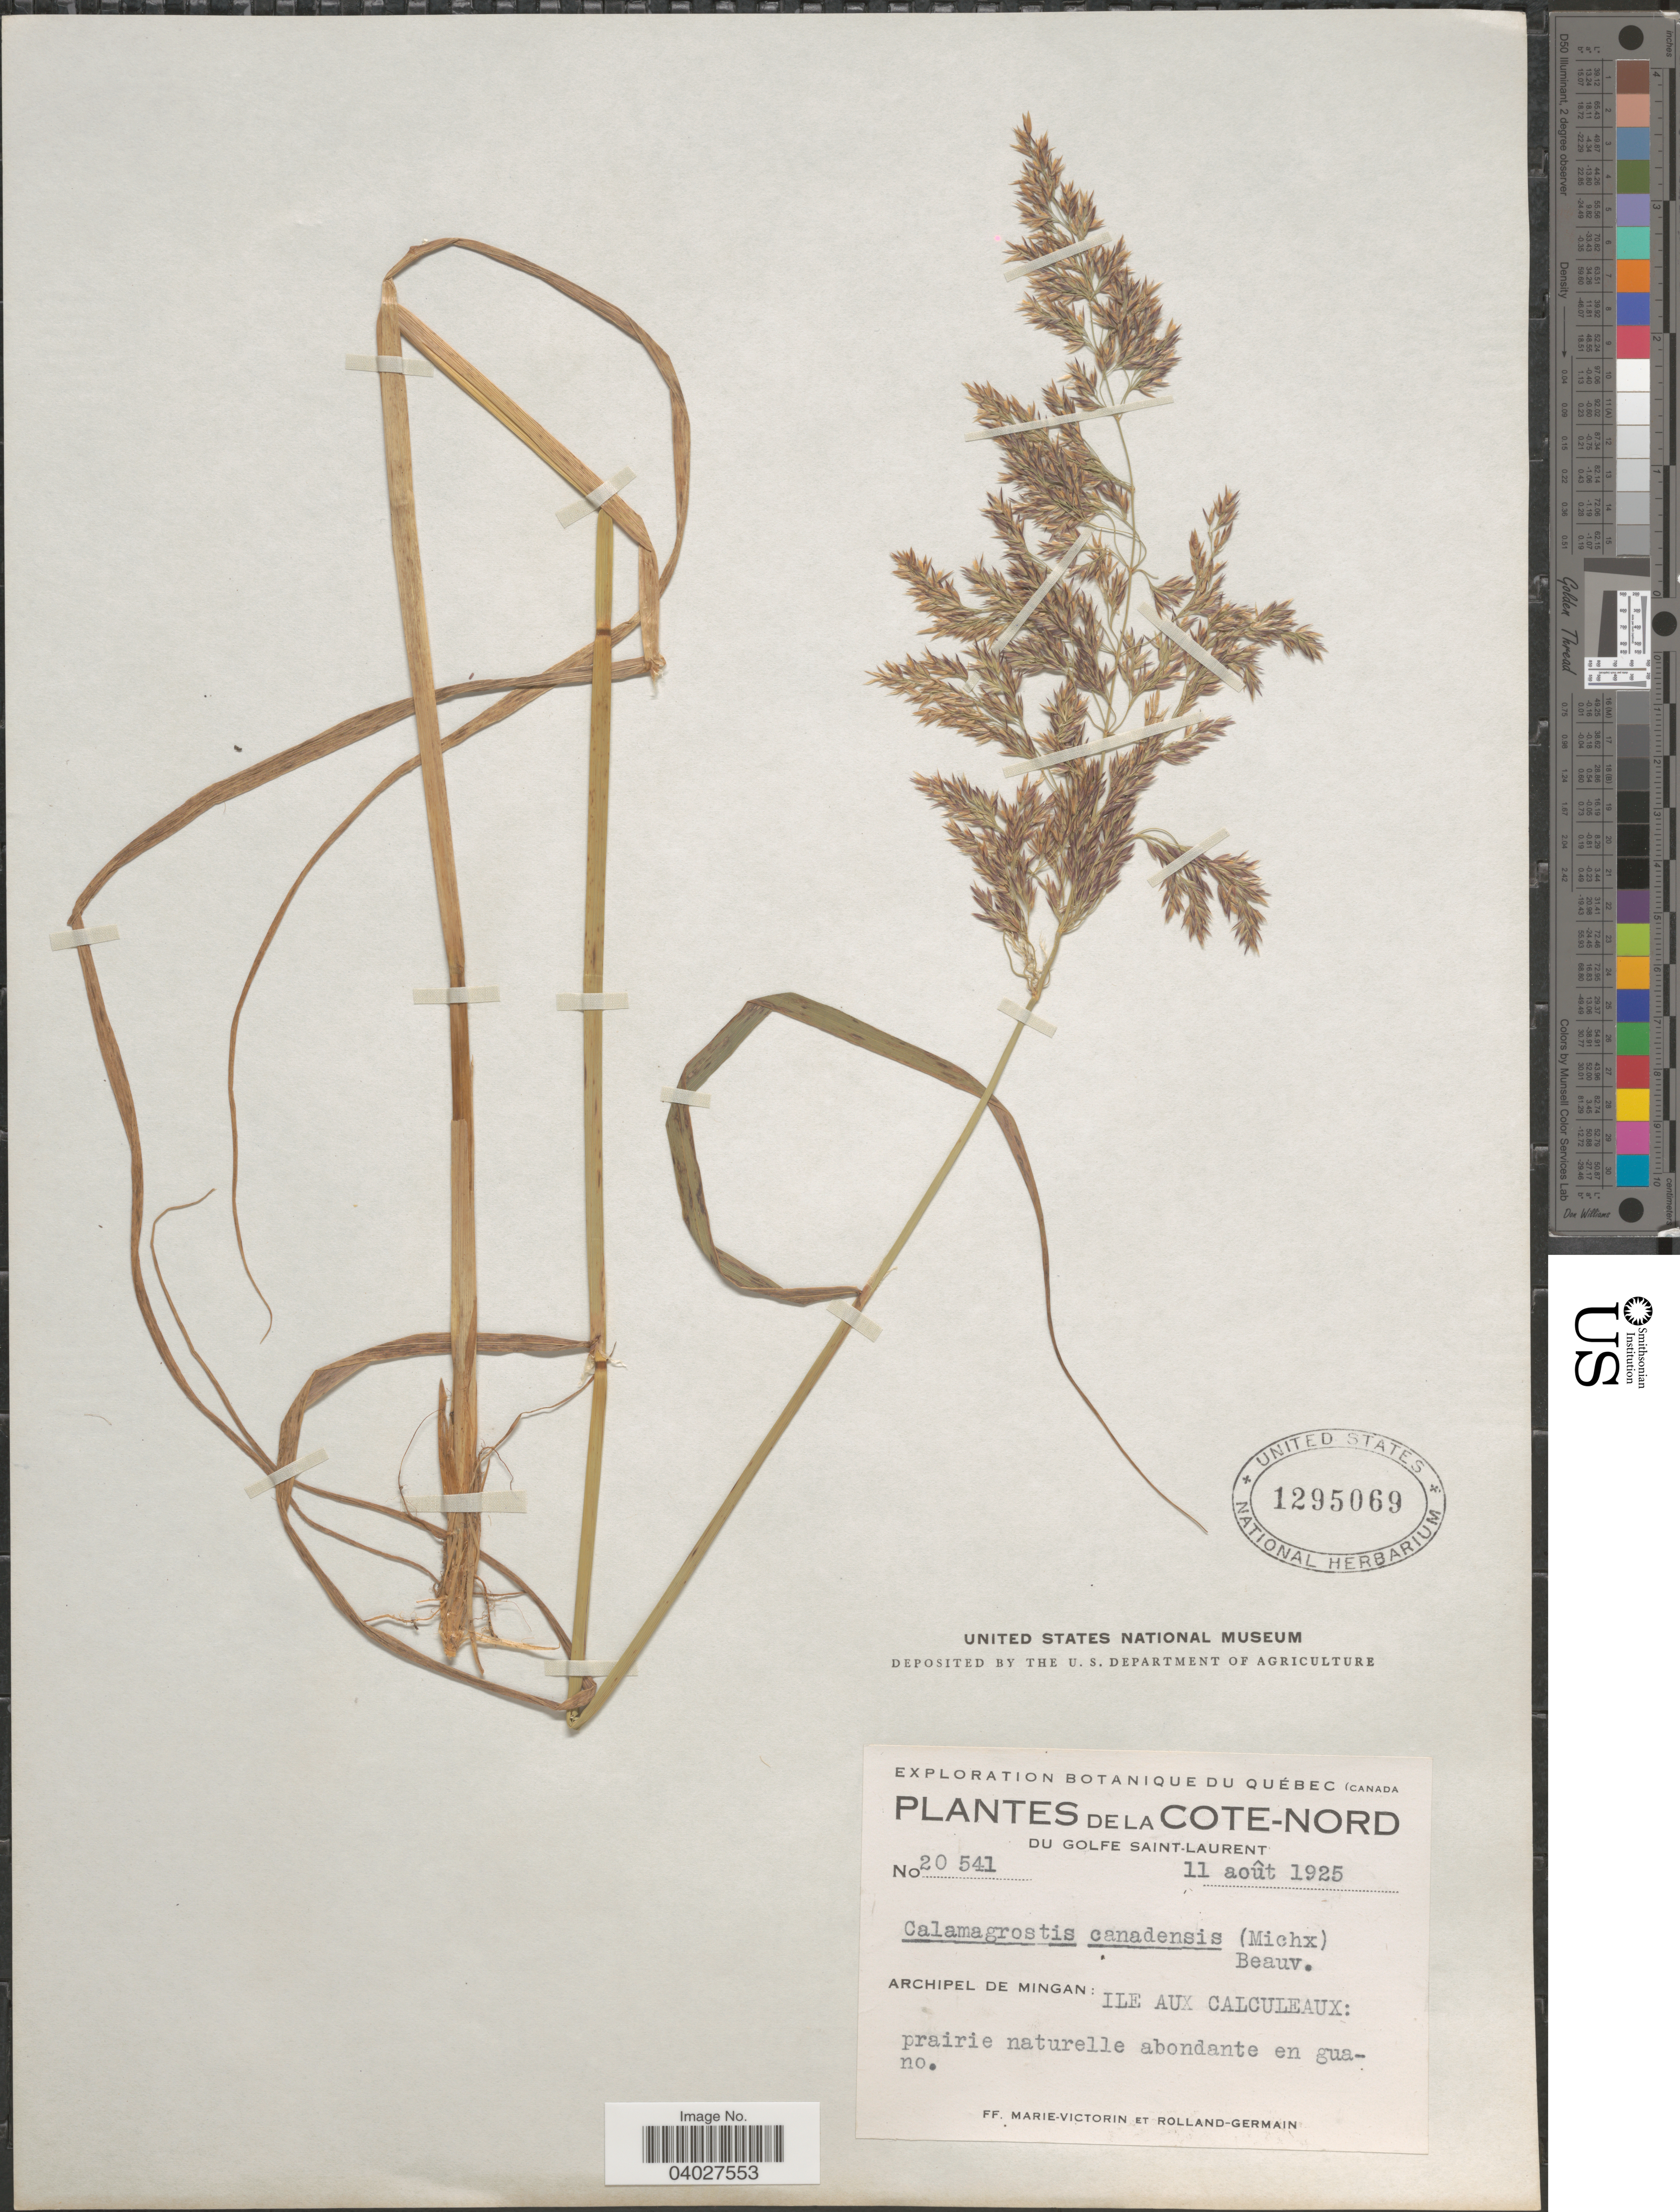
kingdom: Plantae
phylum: Tracheophyta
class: Liliopsida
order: Poales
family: Poaceae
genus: Calamagrostis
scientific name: Calamagrostis canadensis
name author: (Michx.) P. Beauv.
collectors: F. Marie-Victorin & Rolland-Germain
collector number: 20541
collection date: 1925-08-11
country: Canada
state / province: Quebec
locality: Cote-Nord. Du golfe Saint-Laurent. Archipel de Mingan: Ile aux Calculeaux: prairie naturelle abondante en guano.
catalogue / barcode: US 1295069